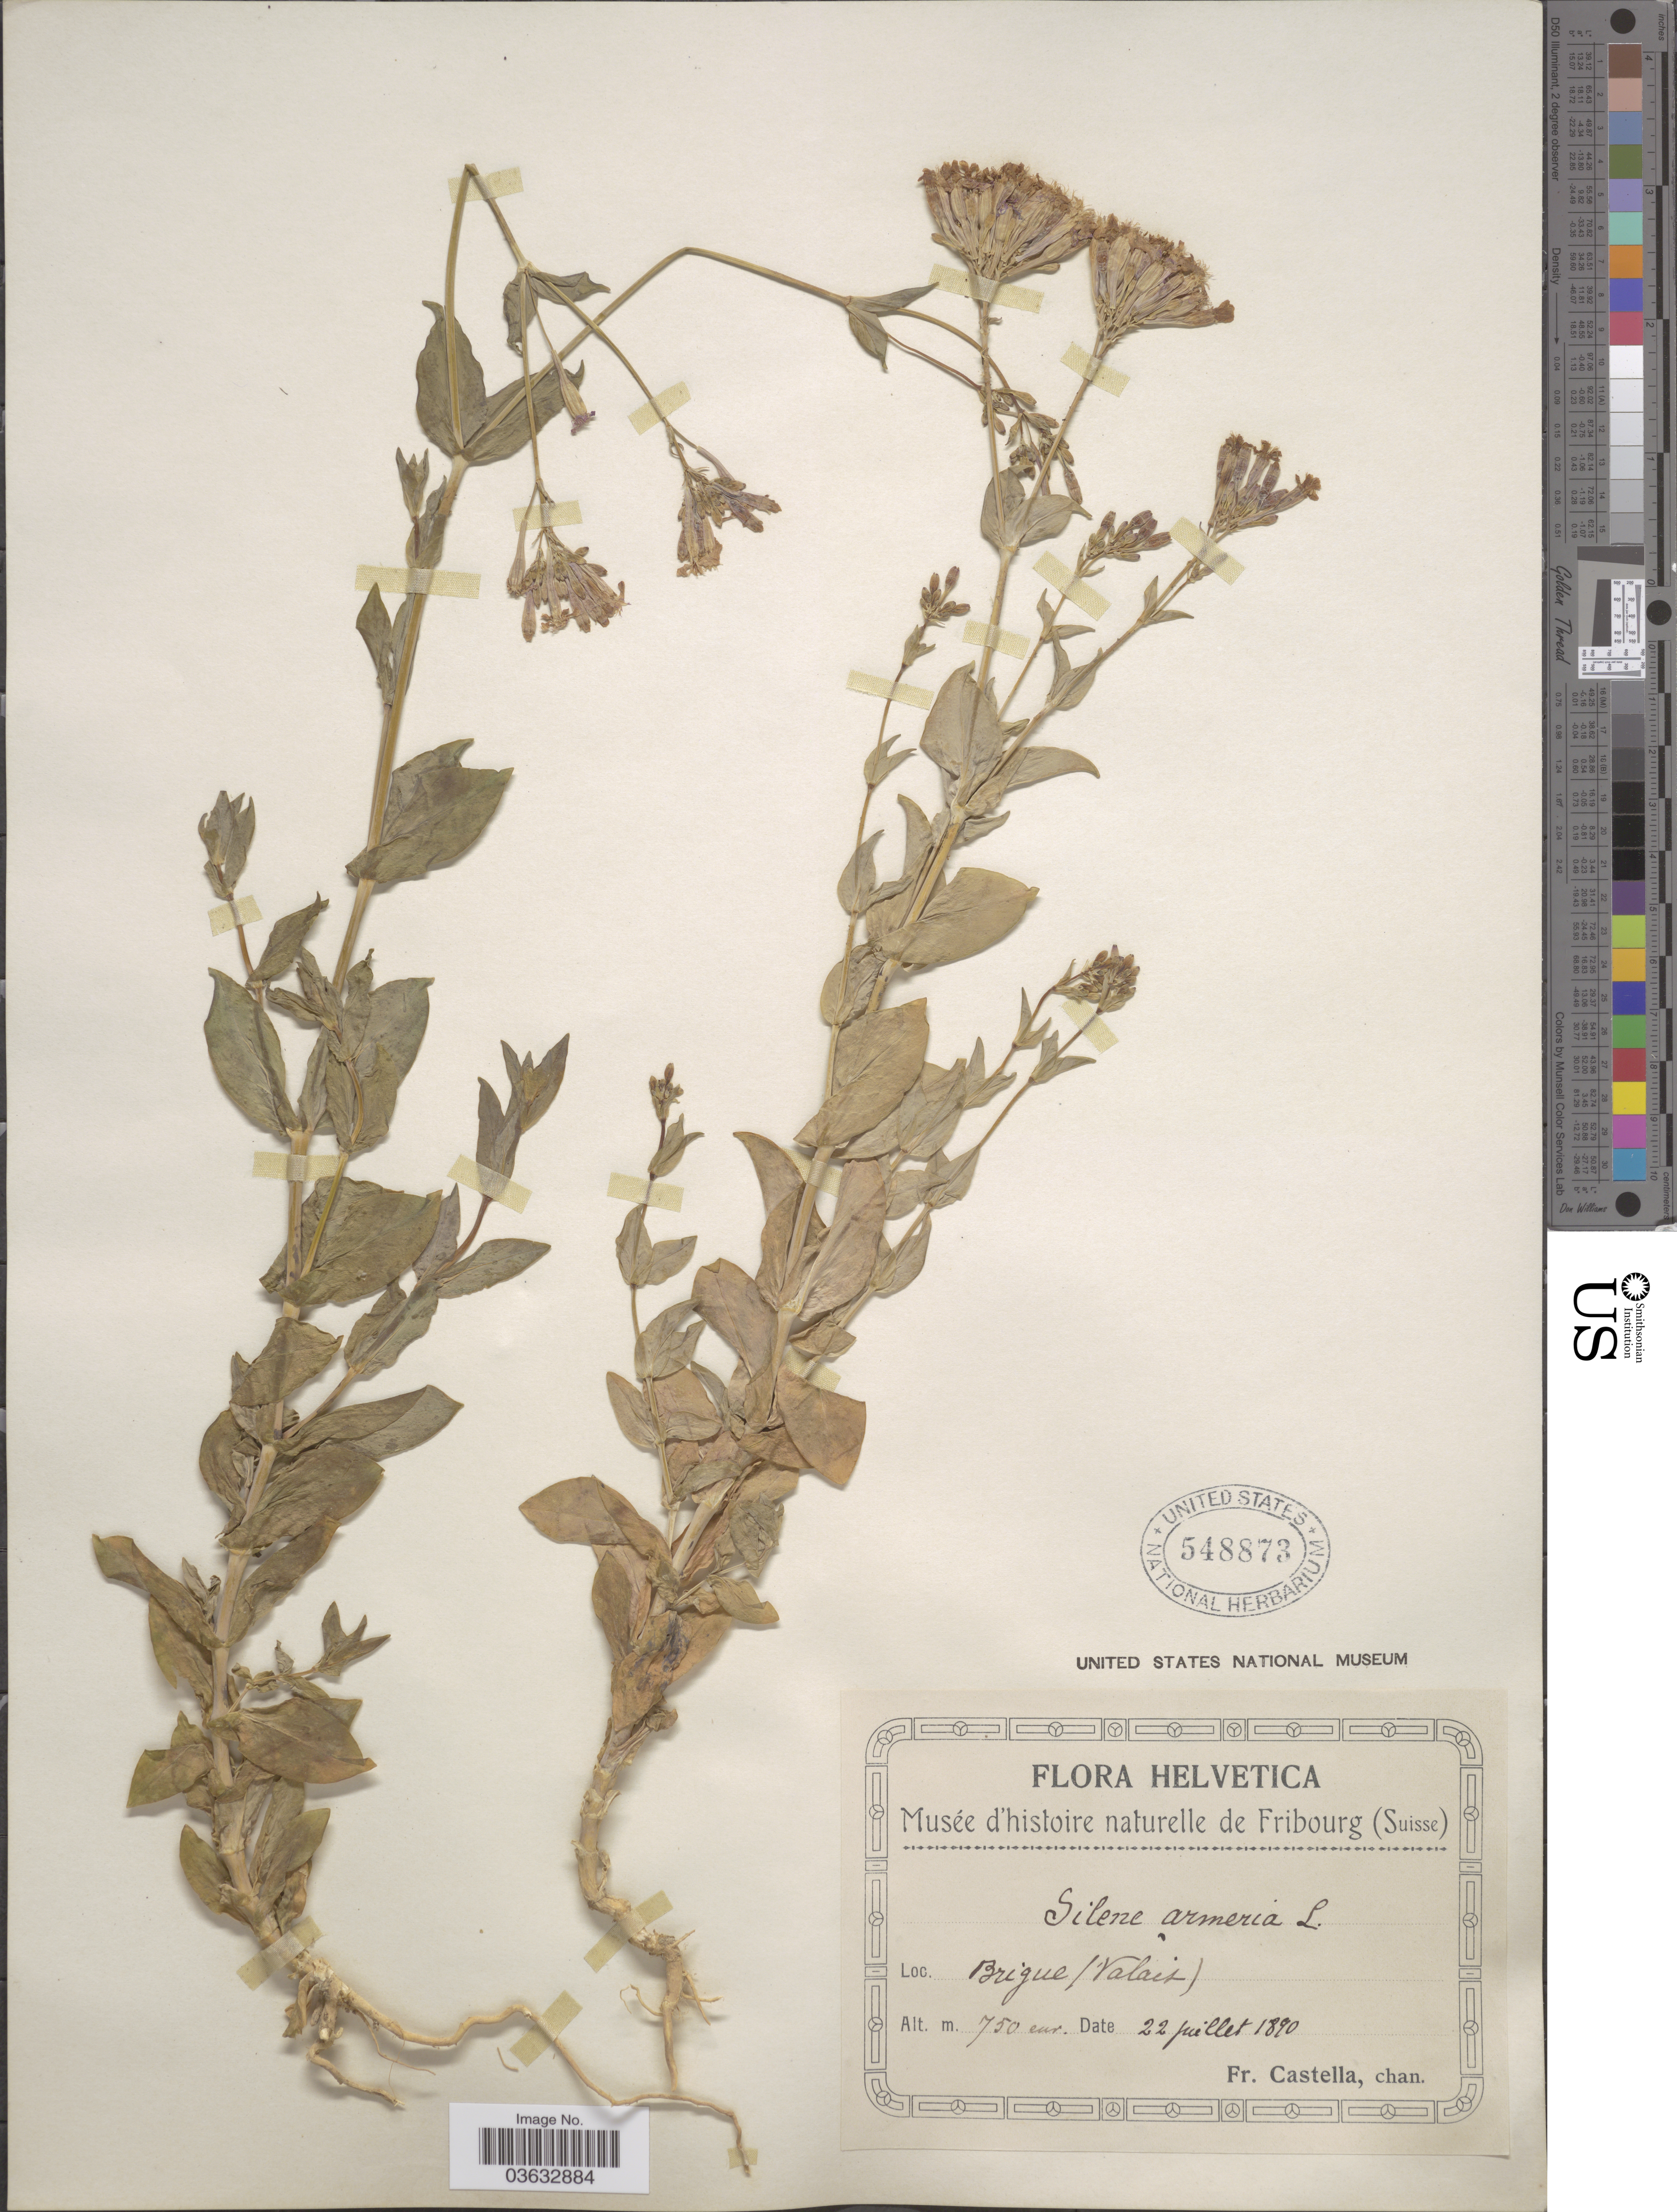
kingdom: Plantae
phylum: Tracheophyta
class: Magnoliopsida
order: Caryophyllales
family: Caryophyllaceae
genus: Atocion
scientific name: Atocion armeria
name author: (L.) Raf.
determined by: U.S. National Herbarium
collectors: Fr. Castella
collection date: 1890-07-22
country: Switzerland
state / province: Valais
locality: Helvetica. Brique (Valais).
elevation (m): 750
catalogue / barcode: US 548873